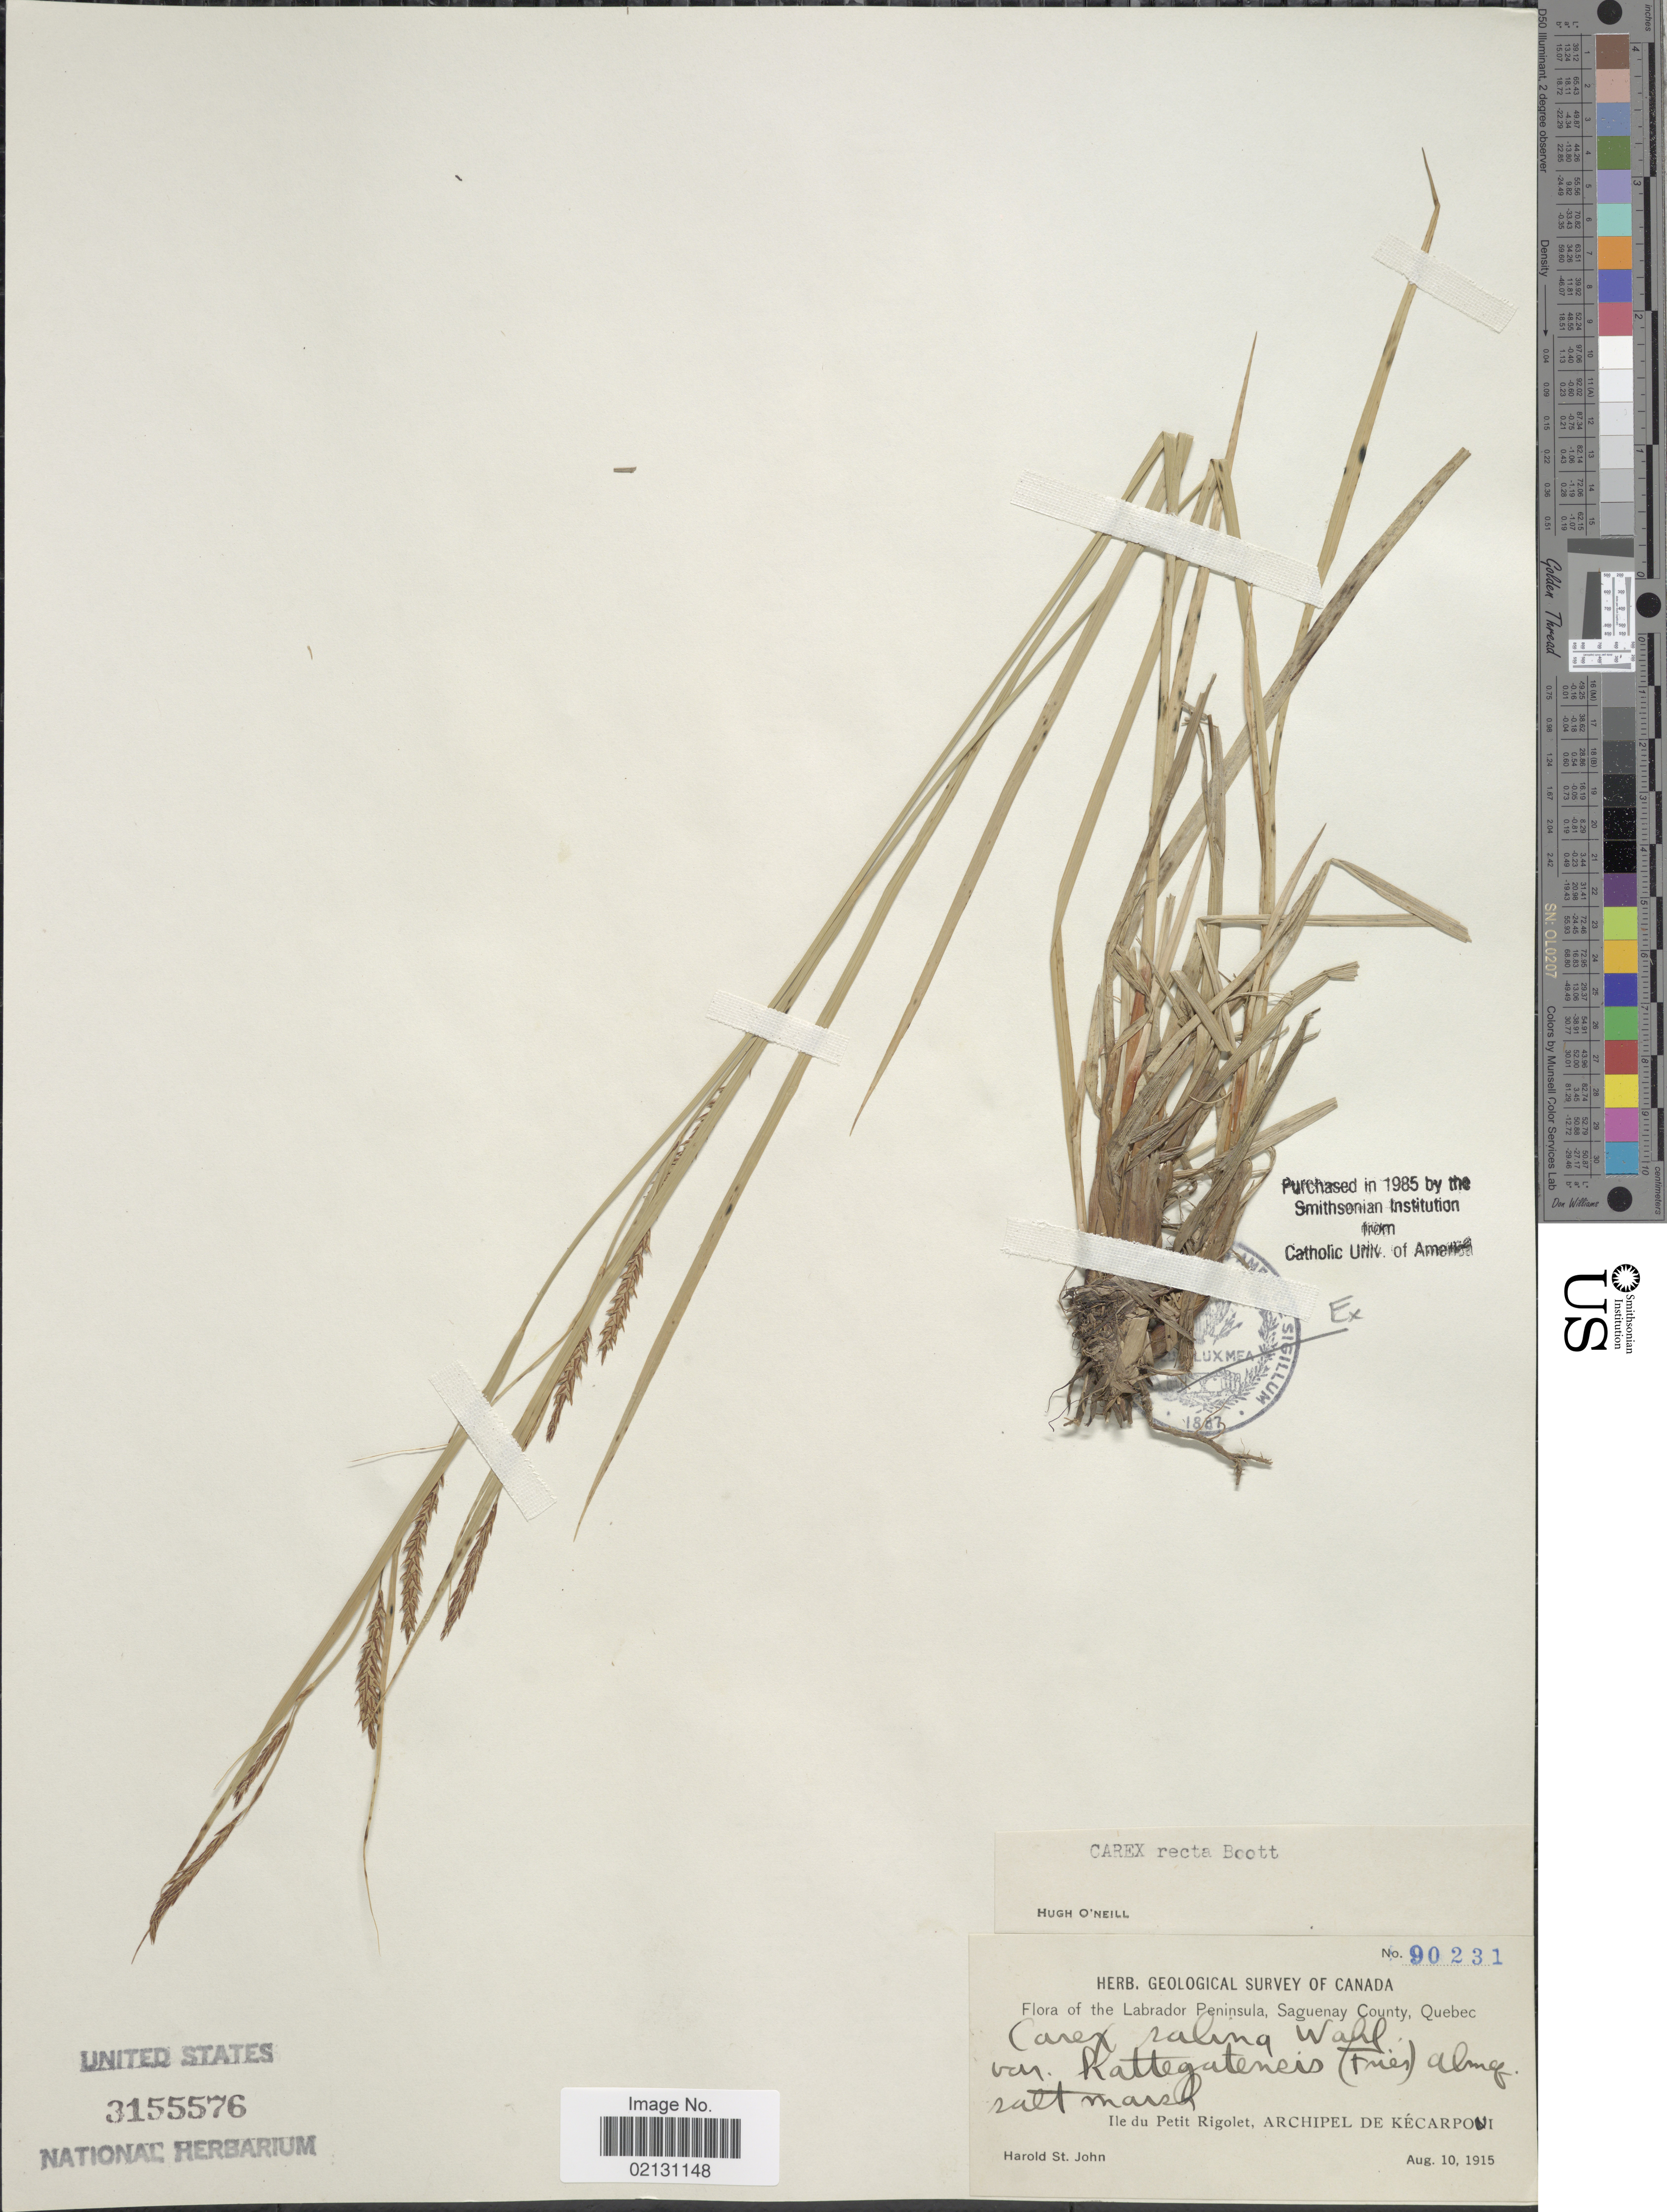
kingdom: Plantae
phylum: Tracheophyta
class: Liliopsida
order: Poales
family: Cyperaceae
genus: Carex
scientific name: Carex recta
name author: Boott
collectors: H. St. John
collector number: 90231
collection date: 1915-08-10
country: Canada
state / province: Quebec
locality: The Labrador Peninsula, Saguenay County, Ile du Petit Rigolet, Archipel de Kécarpoui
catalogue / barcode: US 3155576